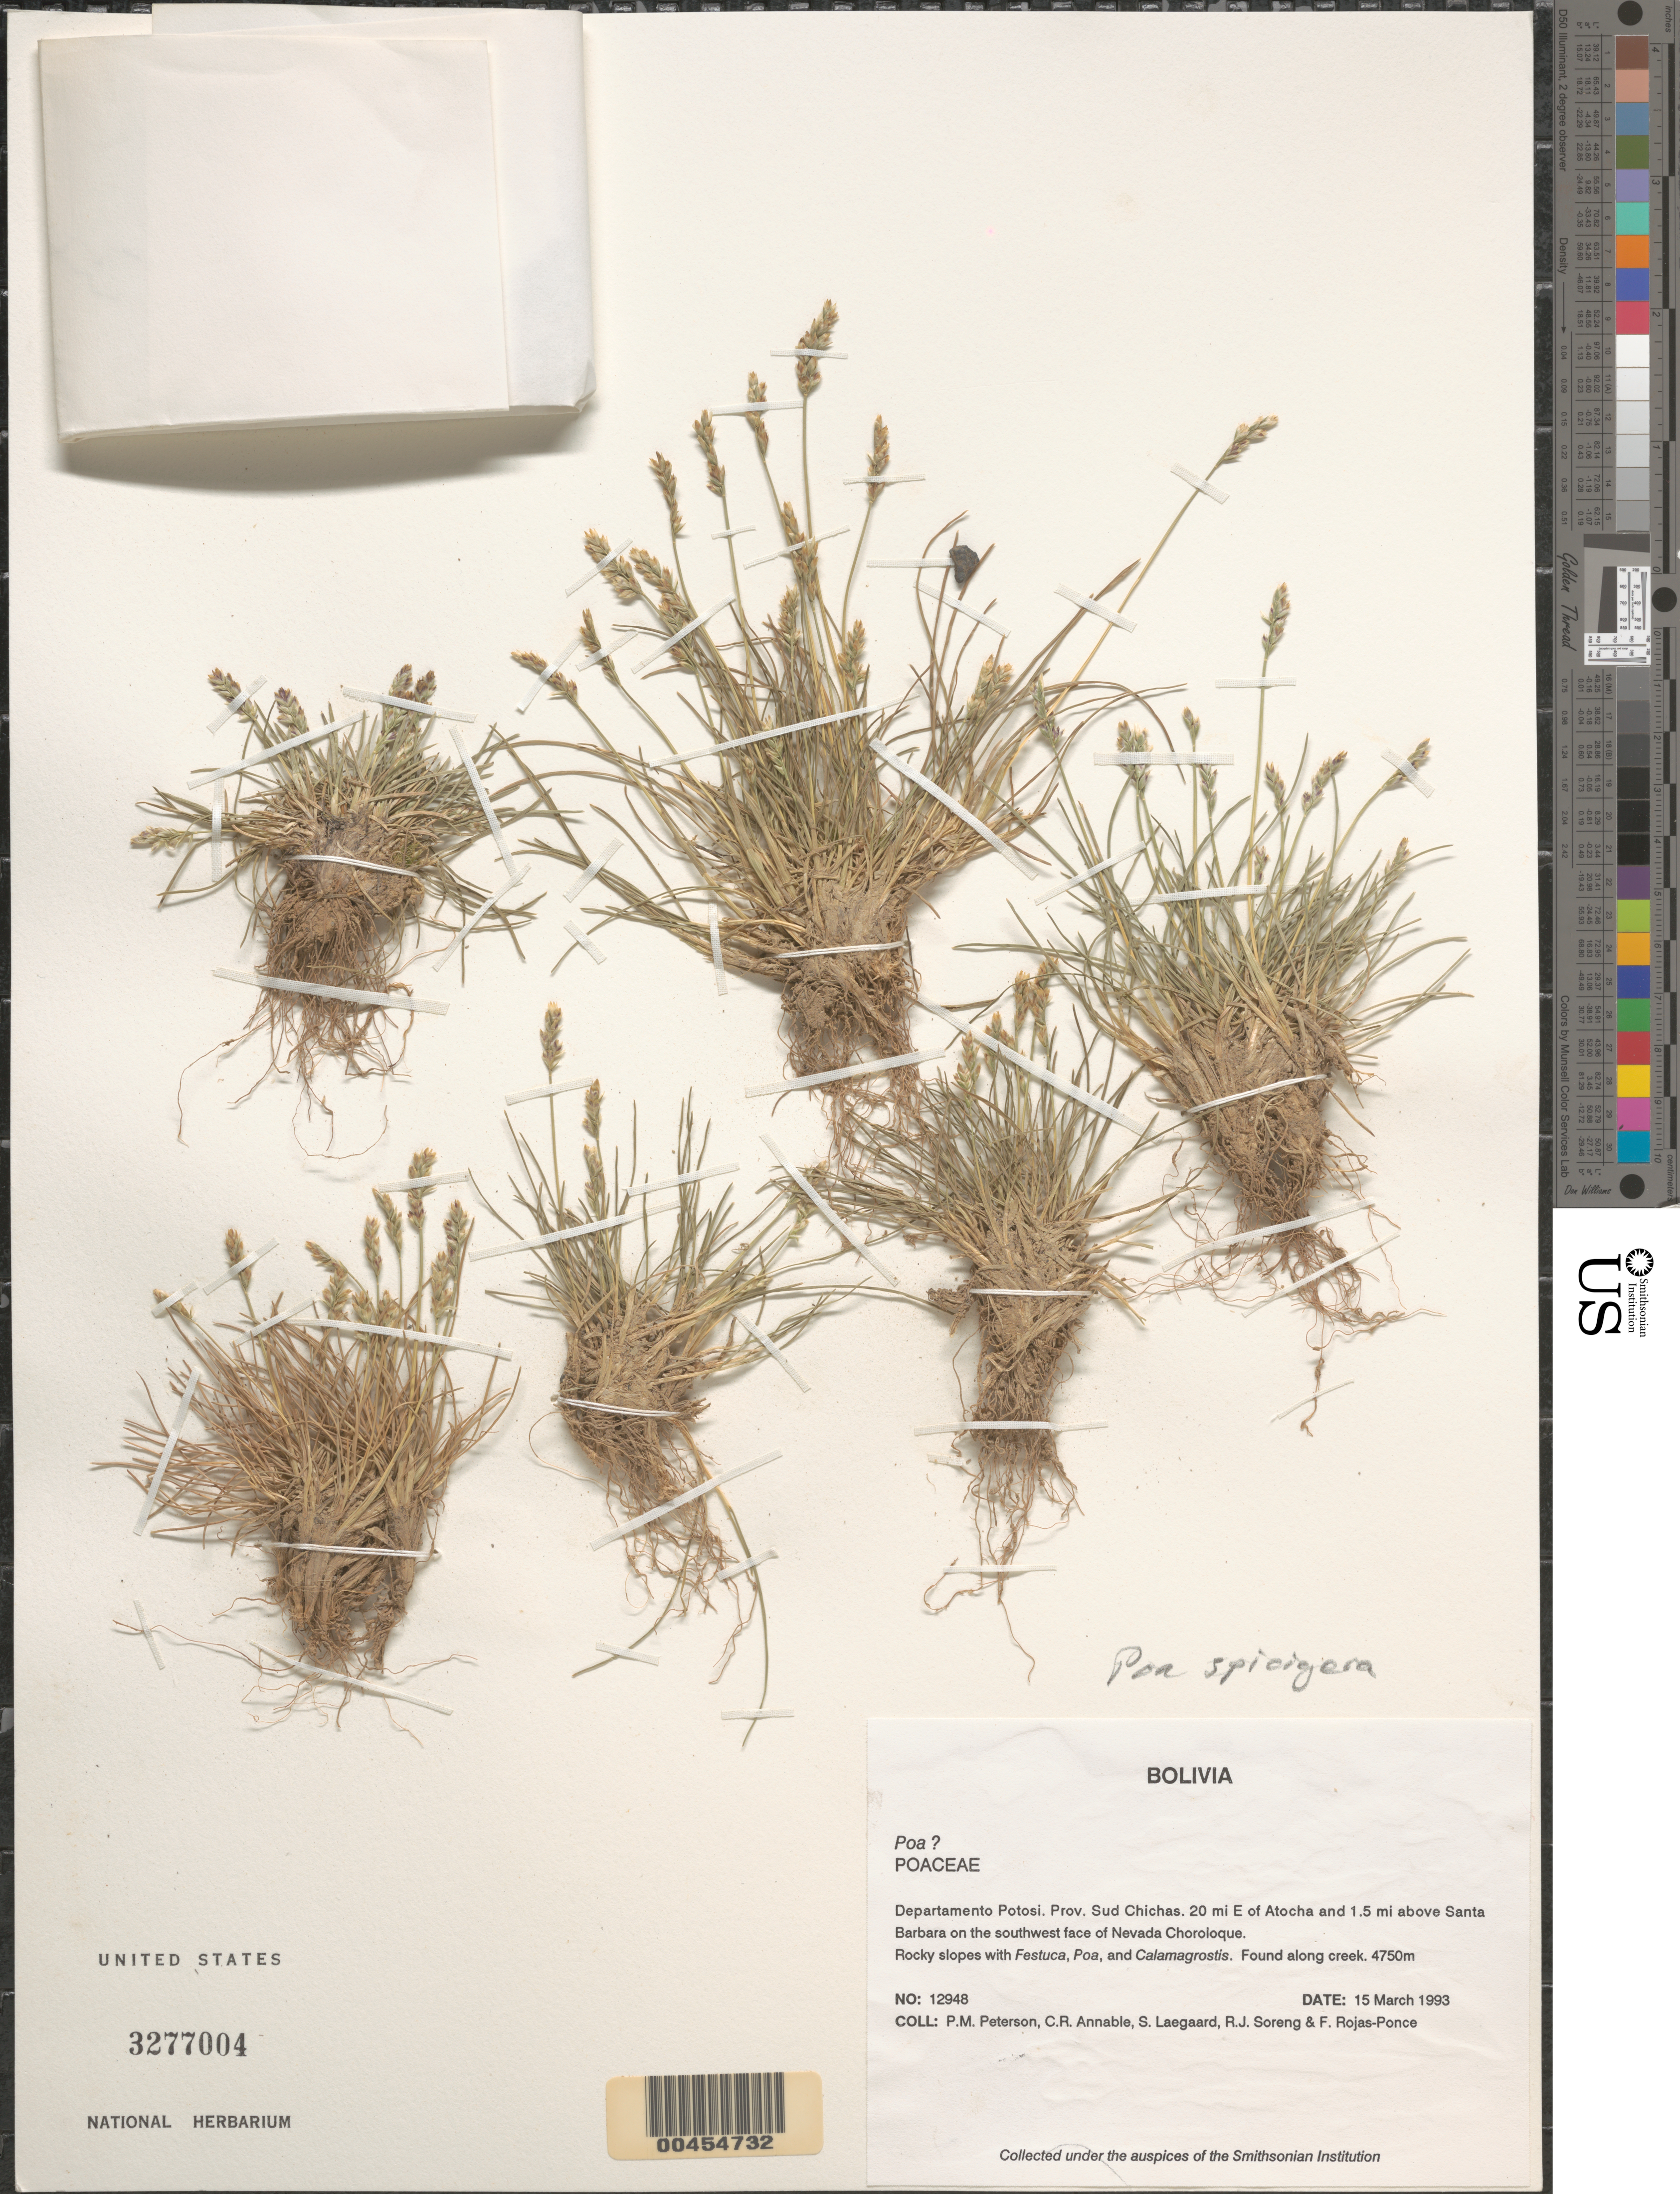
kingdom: Plantae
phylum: Tracheophyta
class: Liliopsida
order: Poales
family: Poaceae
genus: Poa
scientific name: Poa sp.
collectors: P. M. Peterson, C. R. Annable, S. Lægaard, R. J. Soreng & F. Rojas-Ponce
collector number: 12948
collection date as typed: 15 Mar 1993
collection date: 1993-03-15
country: Bolivia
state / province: Potosí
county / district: Sud Chichas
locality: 20 mi E of Atocha and 1.5 mi above Santa Barbara on the SW face of Nevada Choroloque.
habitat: Rocky slopes with Festuca, Poa, and Calamagrostis. Found along creek.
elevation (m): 4750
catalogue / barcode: US 3277004